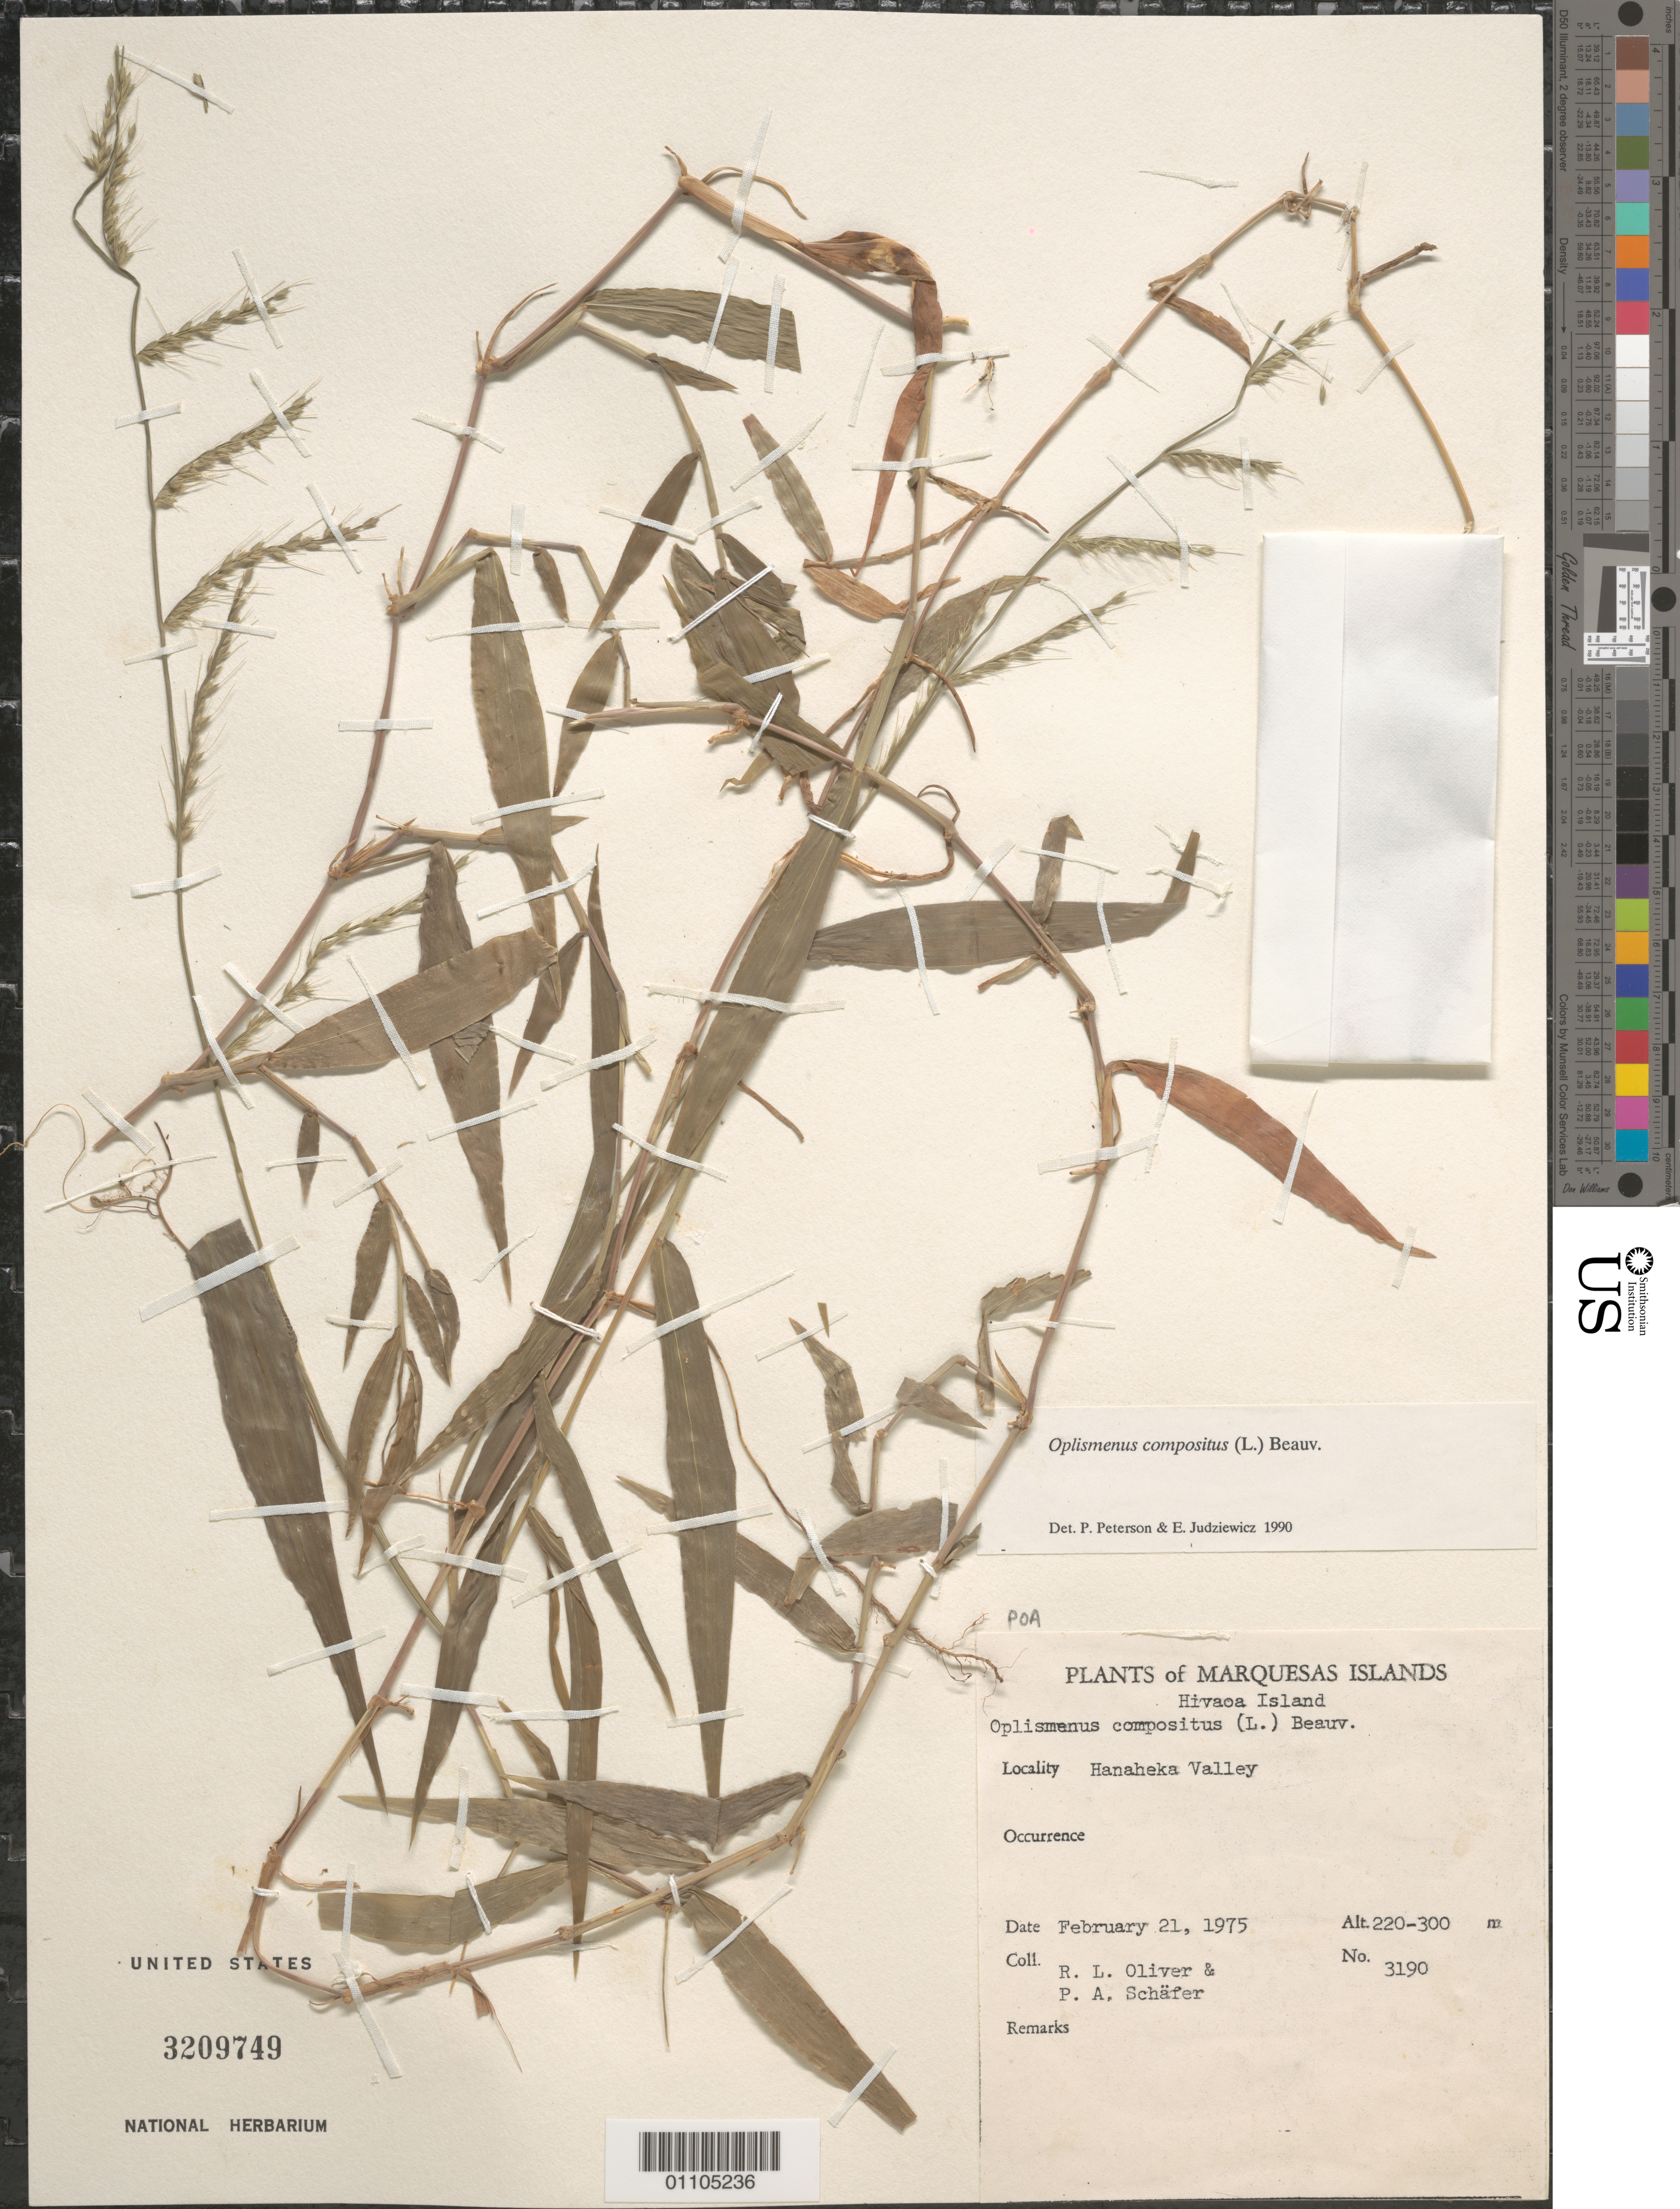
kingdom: Plantae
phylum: Tracheophyta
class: Liliopsida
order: Poales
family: Poaceae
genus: Oplismenus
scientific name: Oplismenus compositus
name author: (L.) P. Beauv.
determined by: Peterson, P. M.; Judziewicz, E. J.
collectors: R. L. Oliver & P. A. Schäfer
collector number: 3190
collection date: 1975-02-21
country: French Polynesia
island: Hiva Oa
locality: Hanaheka Valley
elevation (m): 220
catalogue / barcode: US 3209749